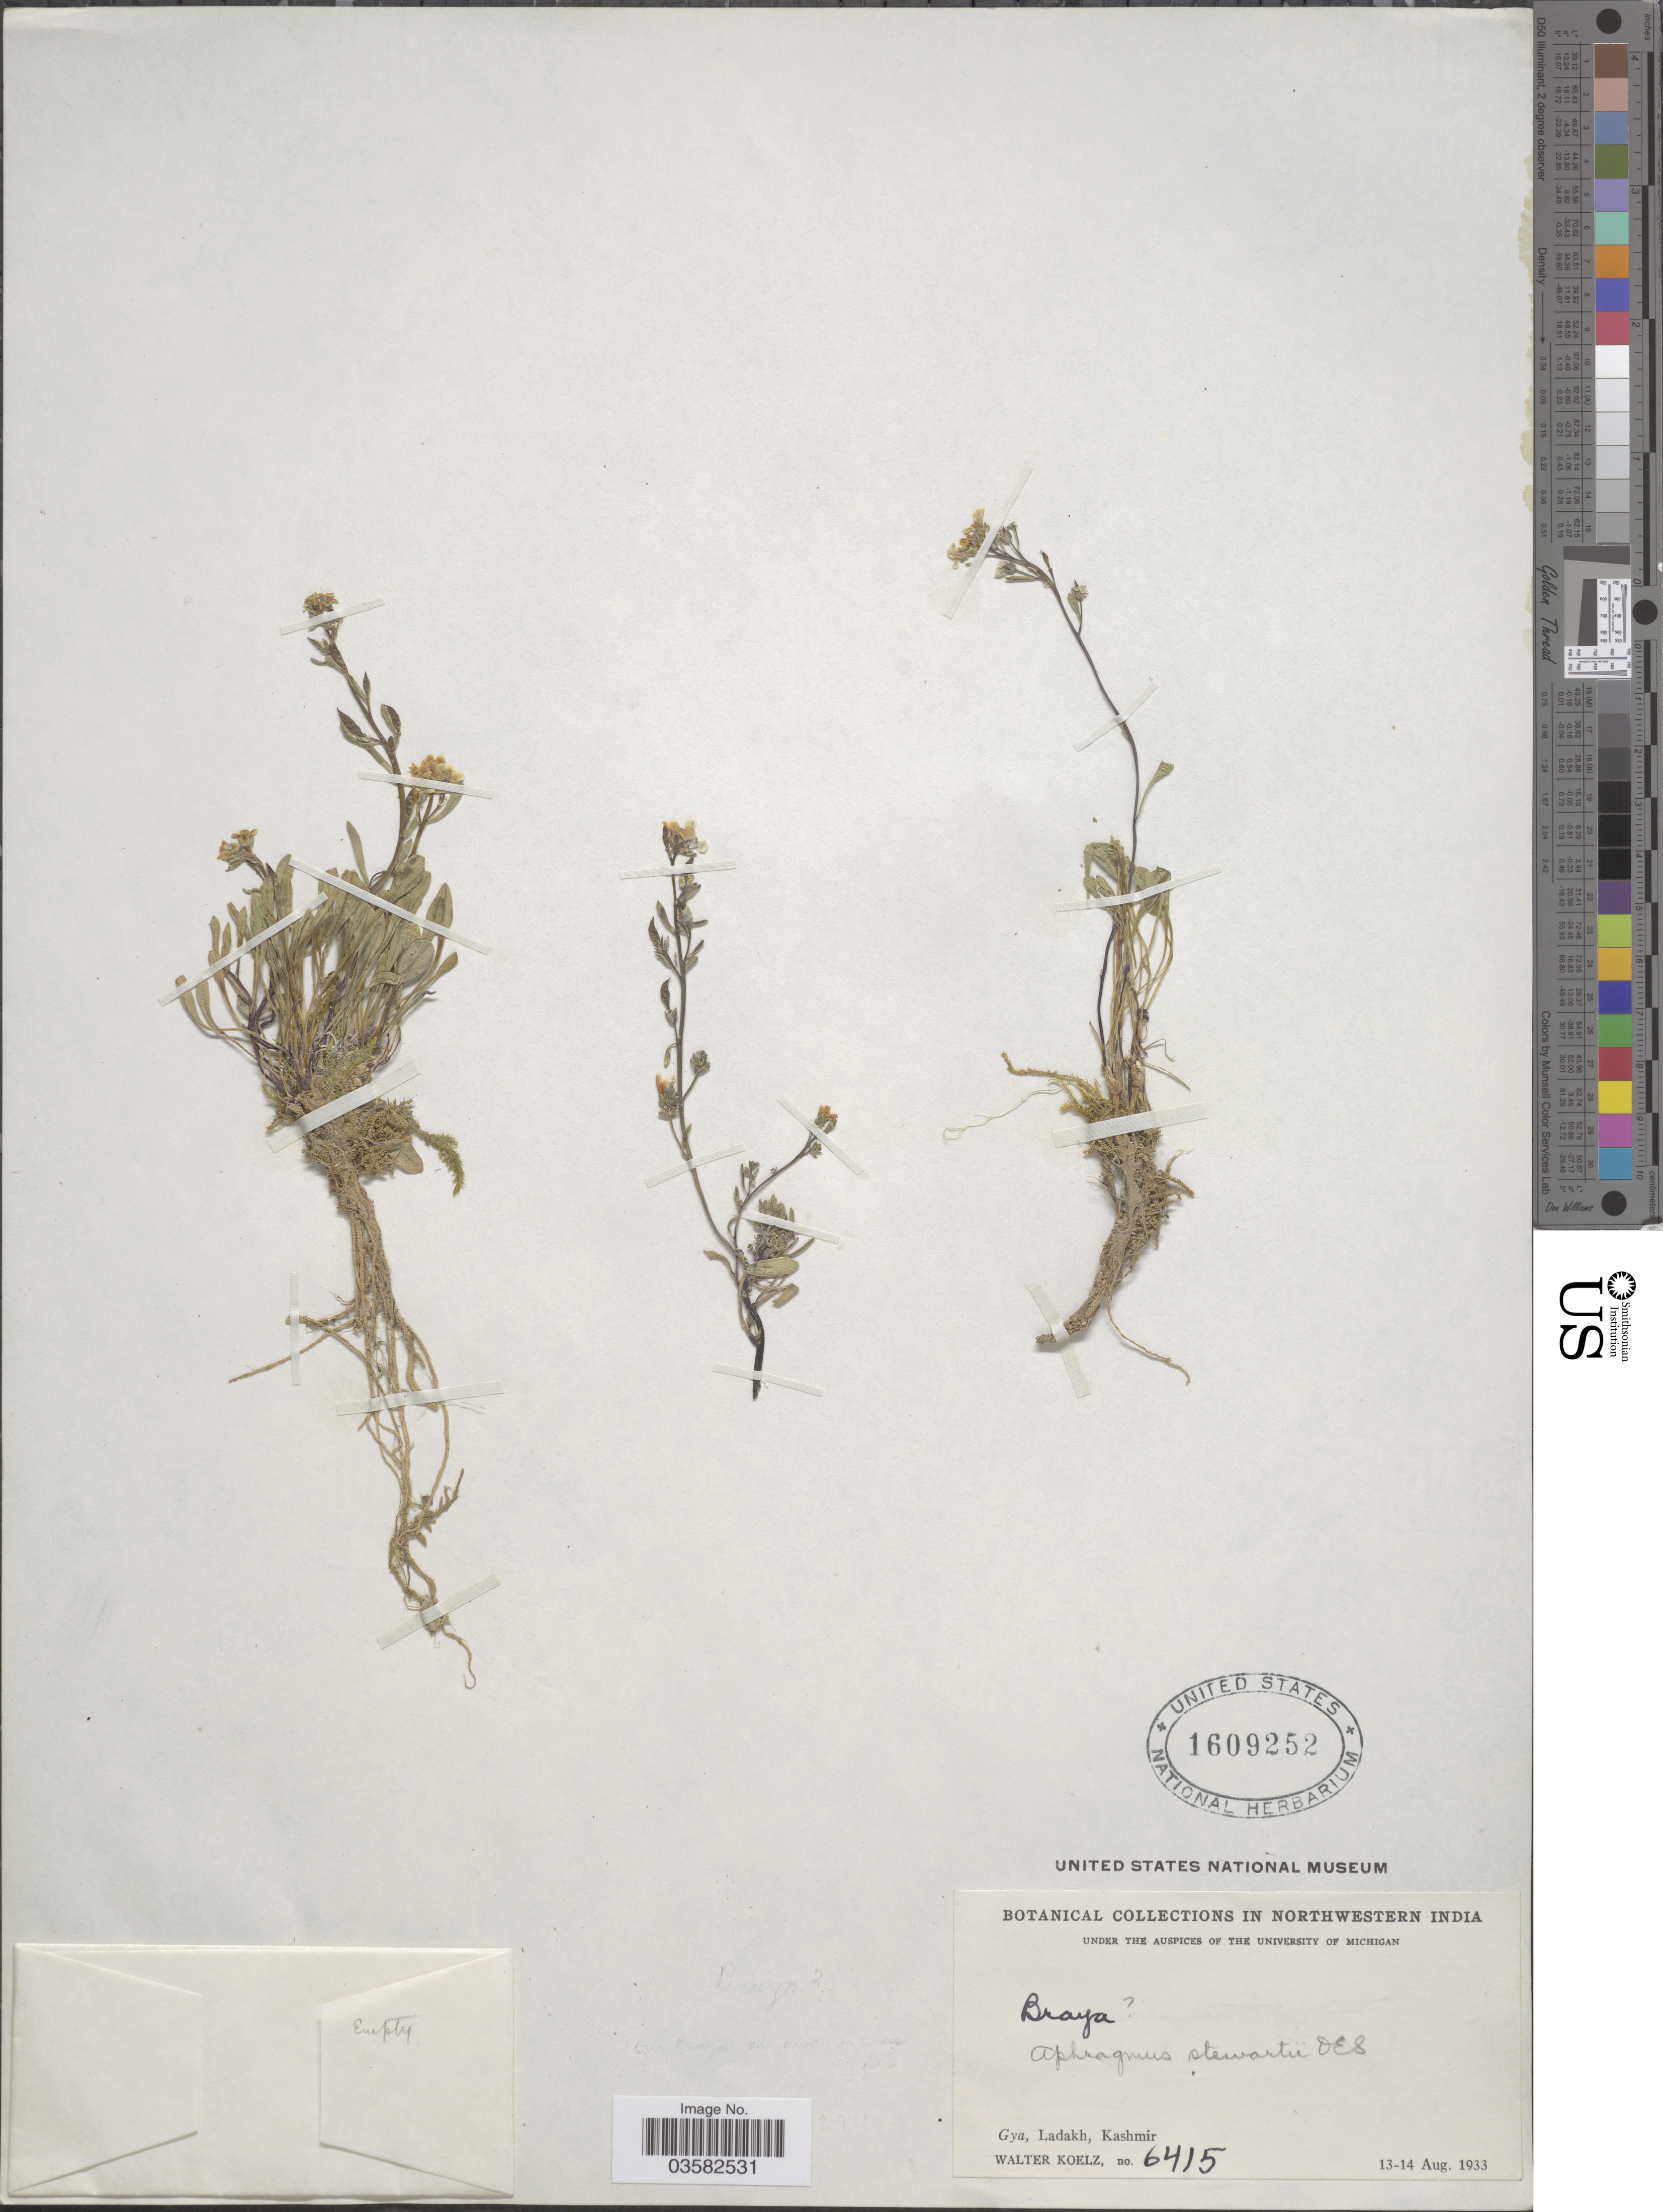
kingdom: Plantae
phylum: Tracheophyta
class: Magnoliopsida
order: Brassicales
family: Brassicaceae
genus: Aphragmus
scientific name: Aphragmus oxycarpus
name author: (Hook. f. & Thoms.) Jafri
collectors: W. N. Koelz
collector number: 6415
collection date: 1933-08-13/1933-08-14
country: India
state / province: Jammu and Kashmir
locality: Northwestern India. Gya, Ladakh, Kashmir.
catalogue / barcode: US 1609252